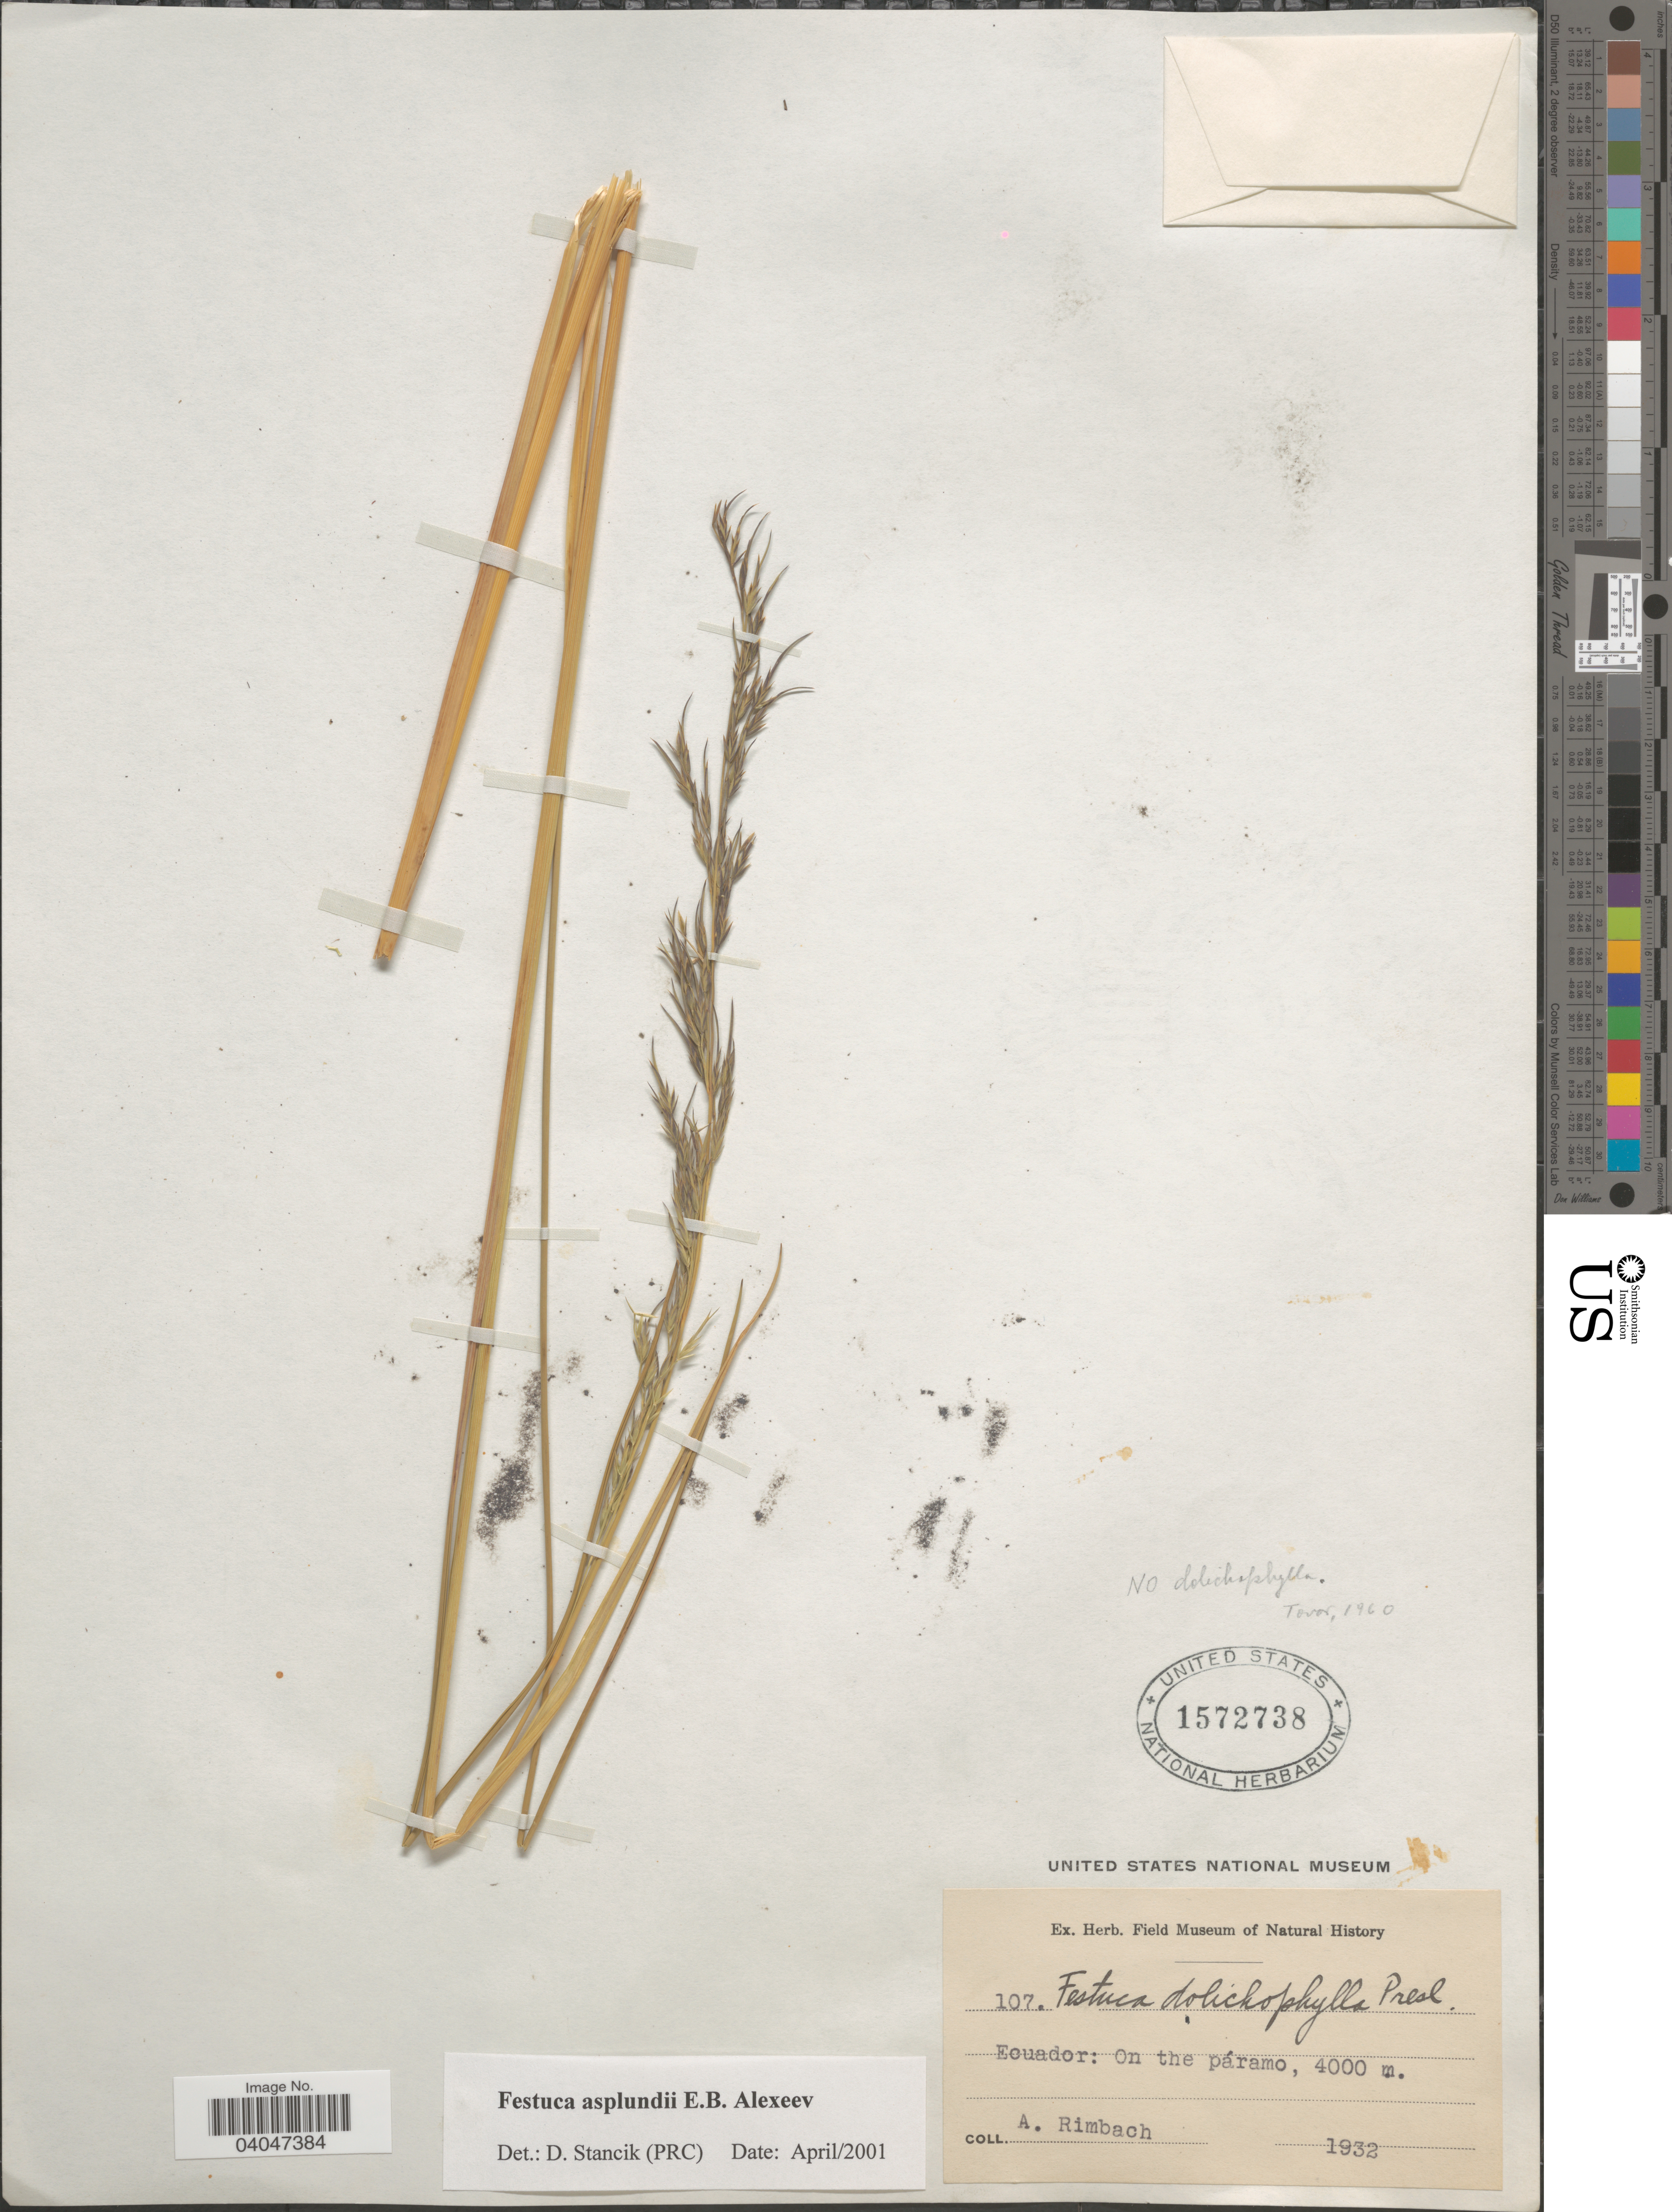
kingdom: Plantae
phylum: Tracheophyta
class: Liliopsida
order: Poales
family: Poaceae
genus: Festuca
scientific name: Festuca asplundii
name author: E.B. Alexeev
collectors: A. Rimbach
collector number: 107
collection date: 1923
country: Ecuador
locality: On the páramo.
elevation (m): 4000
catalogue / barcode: US 1572738